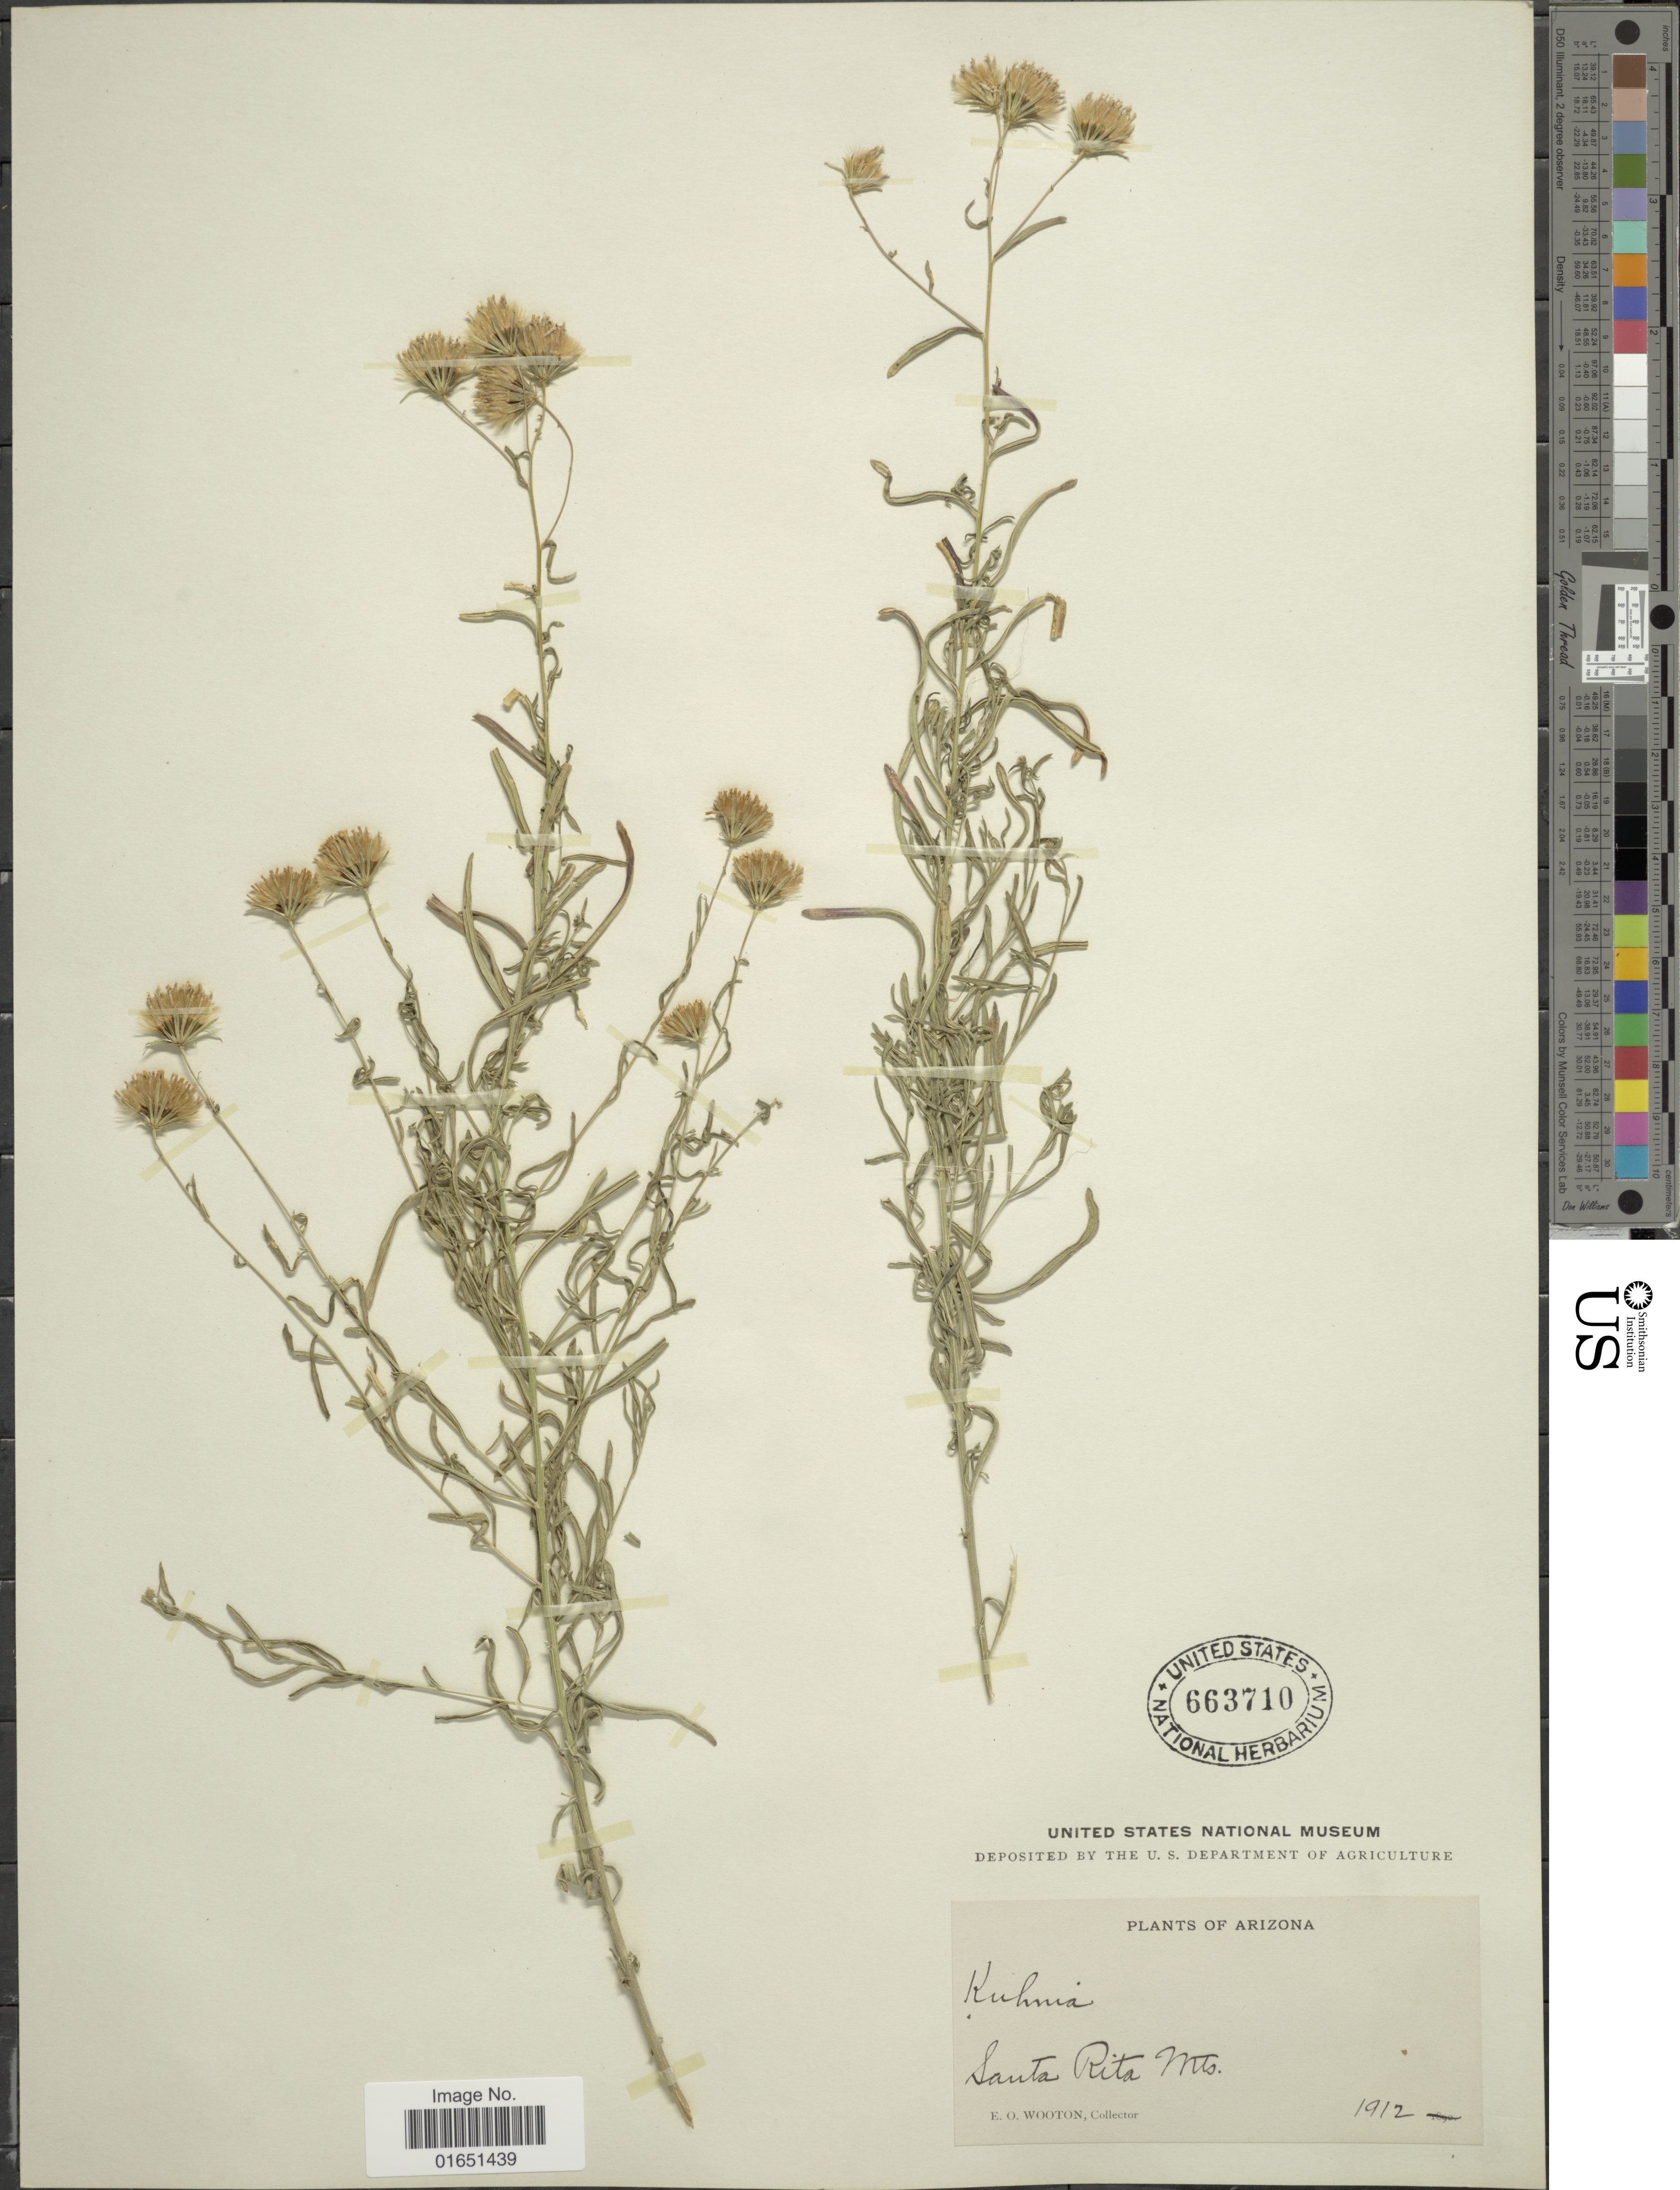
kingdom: Plantae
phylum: Tracheophyta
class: Magnoliopsida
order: Asterales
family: Asteraceae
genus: Brickellia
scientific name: Brickellia rosmarinifolia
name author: (Vent.) W.A. Weber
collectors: E. O. Wooton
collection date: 1912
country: United States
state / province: Arizona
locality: Santa Rita Mts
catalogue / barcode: US 663710